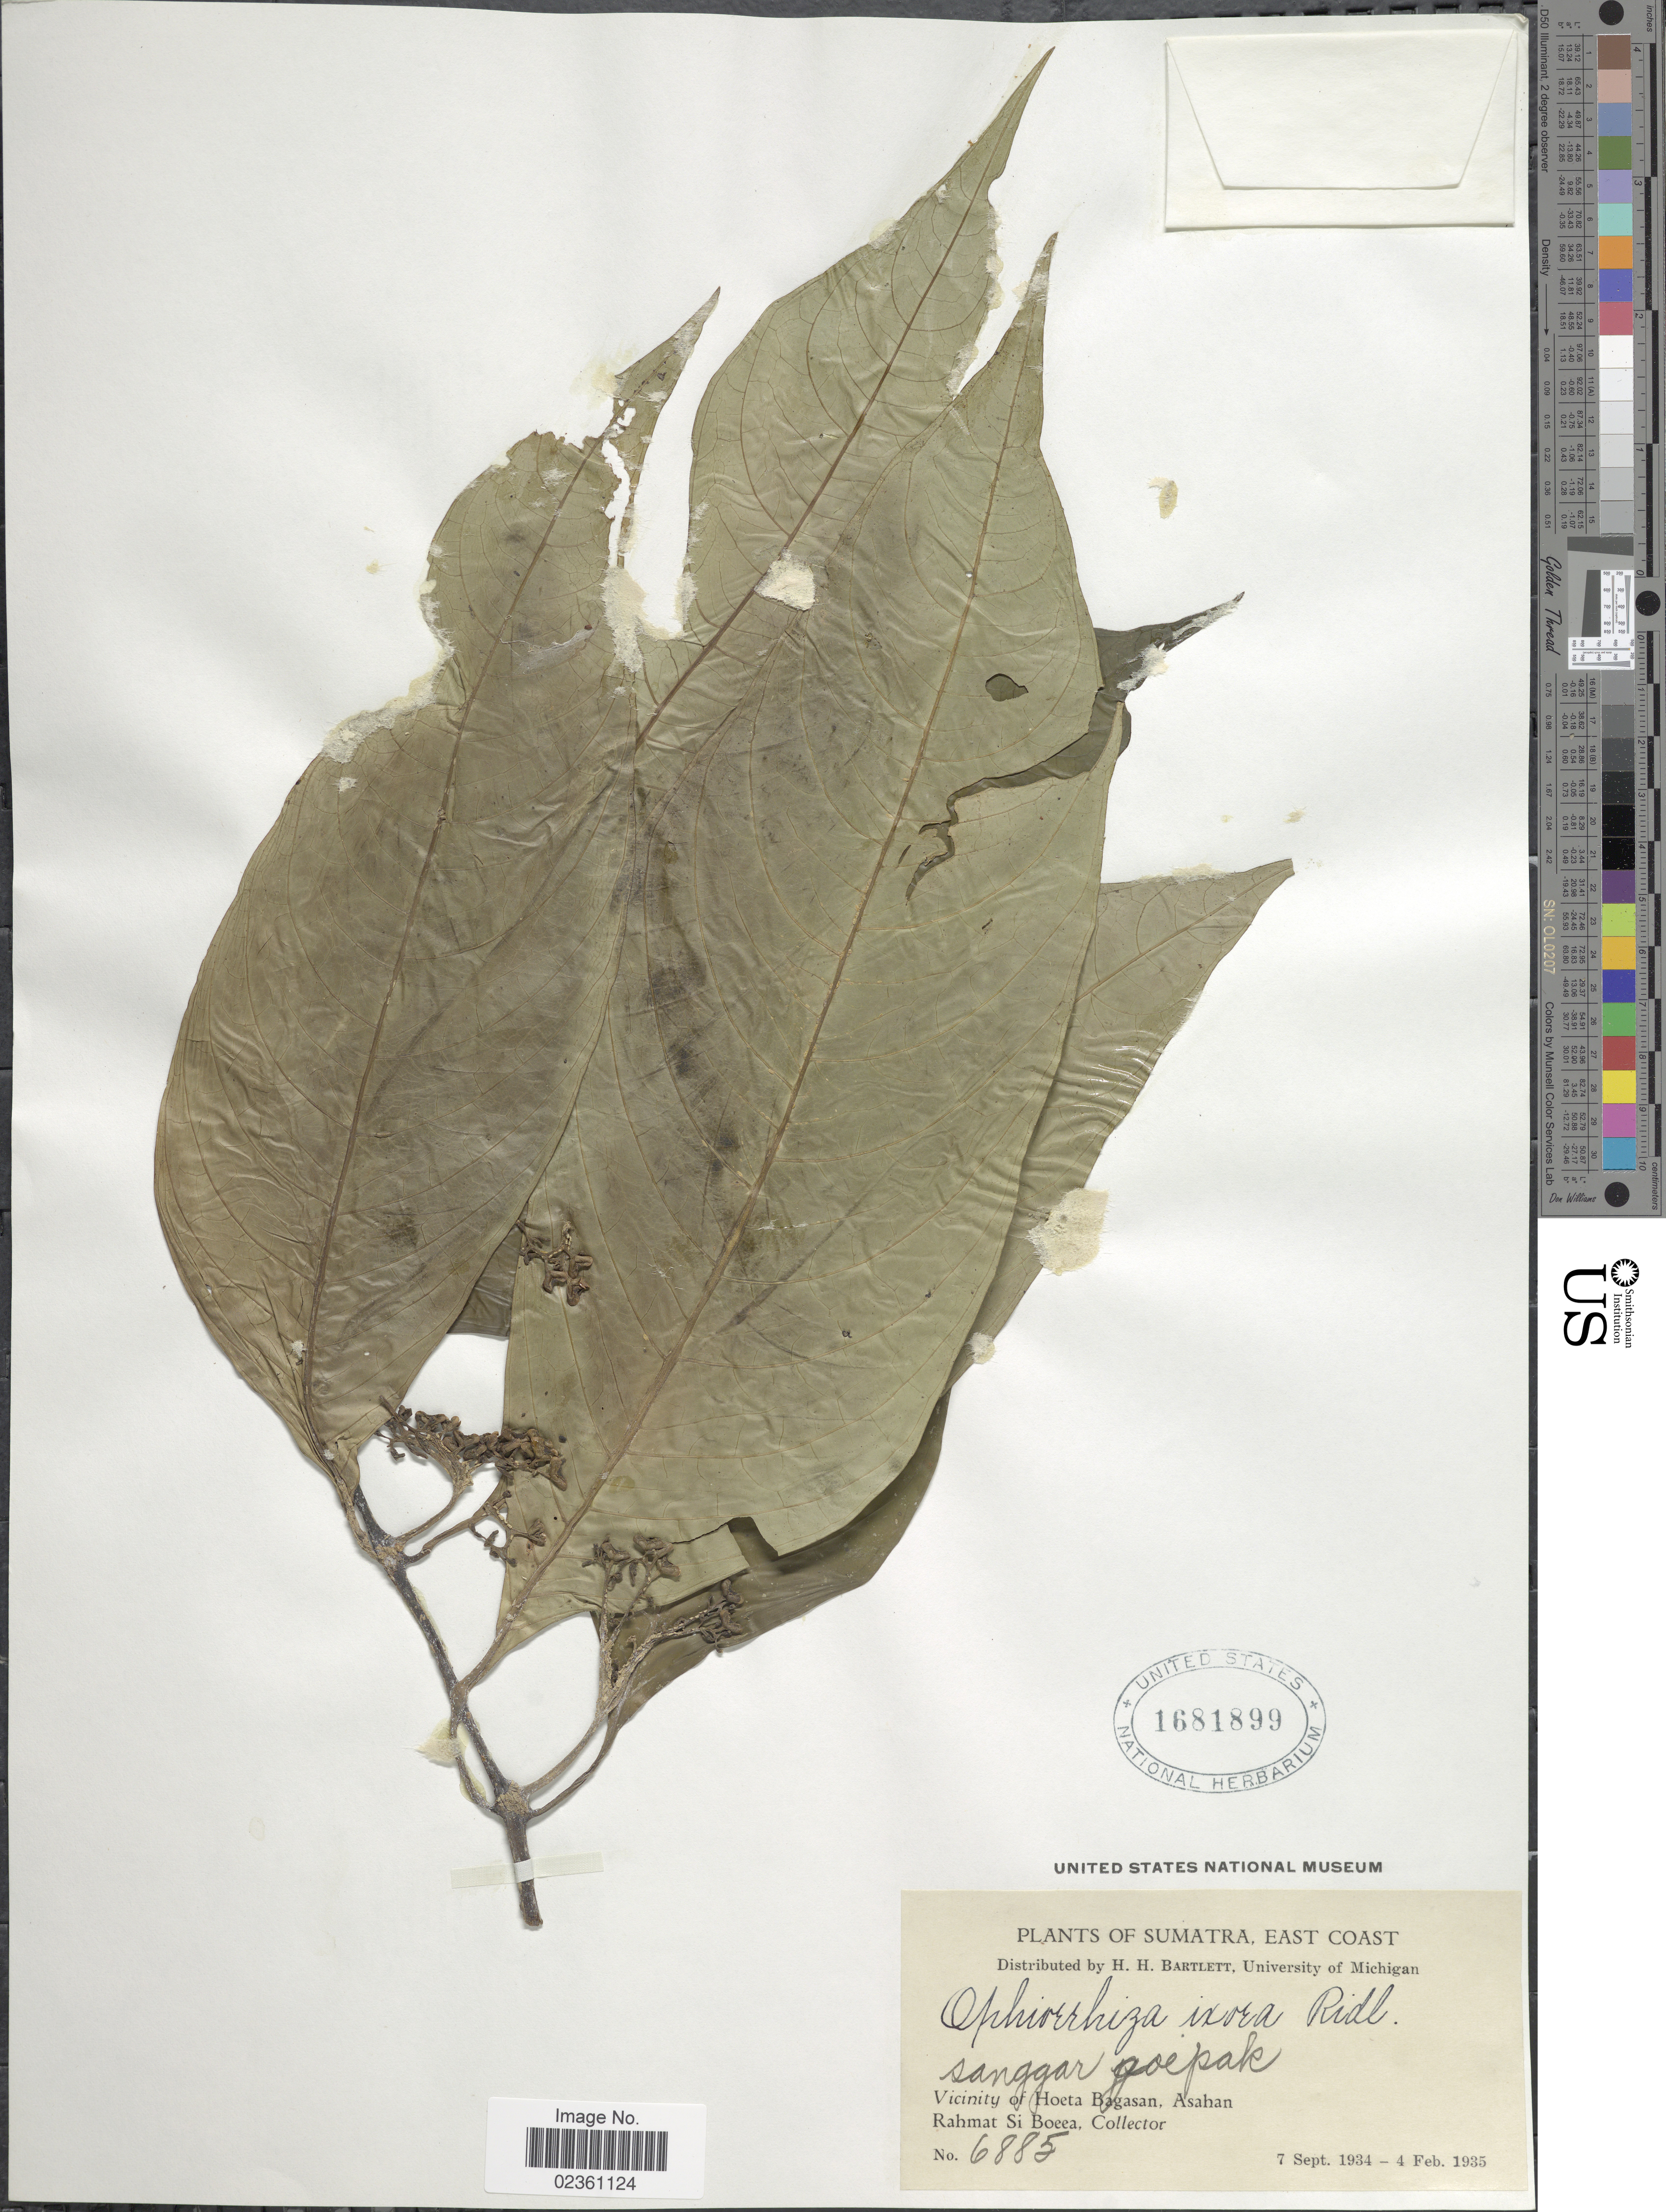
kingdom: Plantae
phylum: Tracheophyta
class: Magnoliopsida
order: Gentianales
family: Rubiaceae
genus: Ophiorrhiza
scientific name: Ophiorrhiza ixora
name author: Ridl.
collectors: Rahmat Si Boeea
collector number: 6885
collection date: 1934-09-07/1935-02-04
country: Indonesia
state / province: Sumatra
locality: East Coast, Sanggar Goepak, Vicinity of Hoeta Bagasan, Asahan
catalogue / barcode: US 1681899